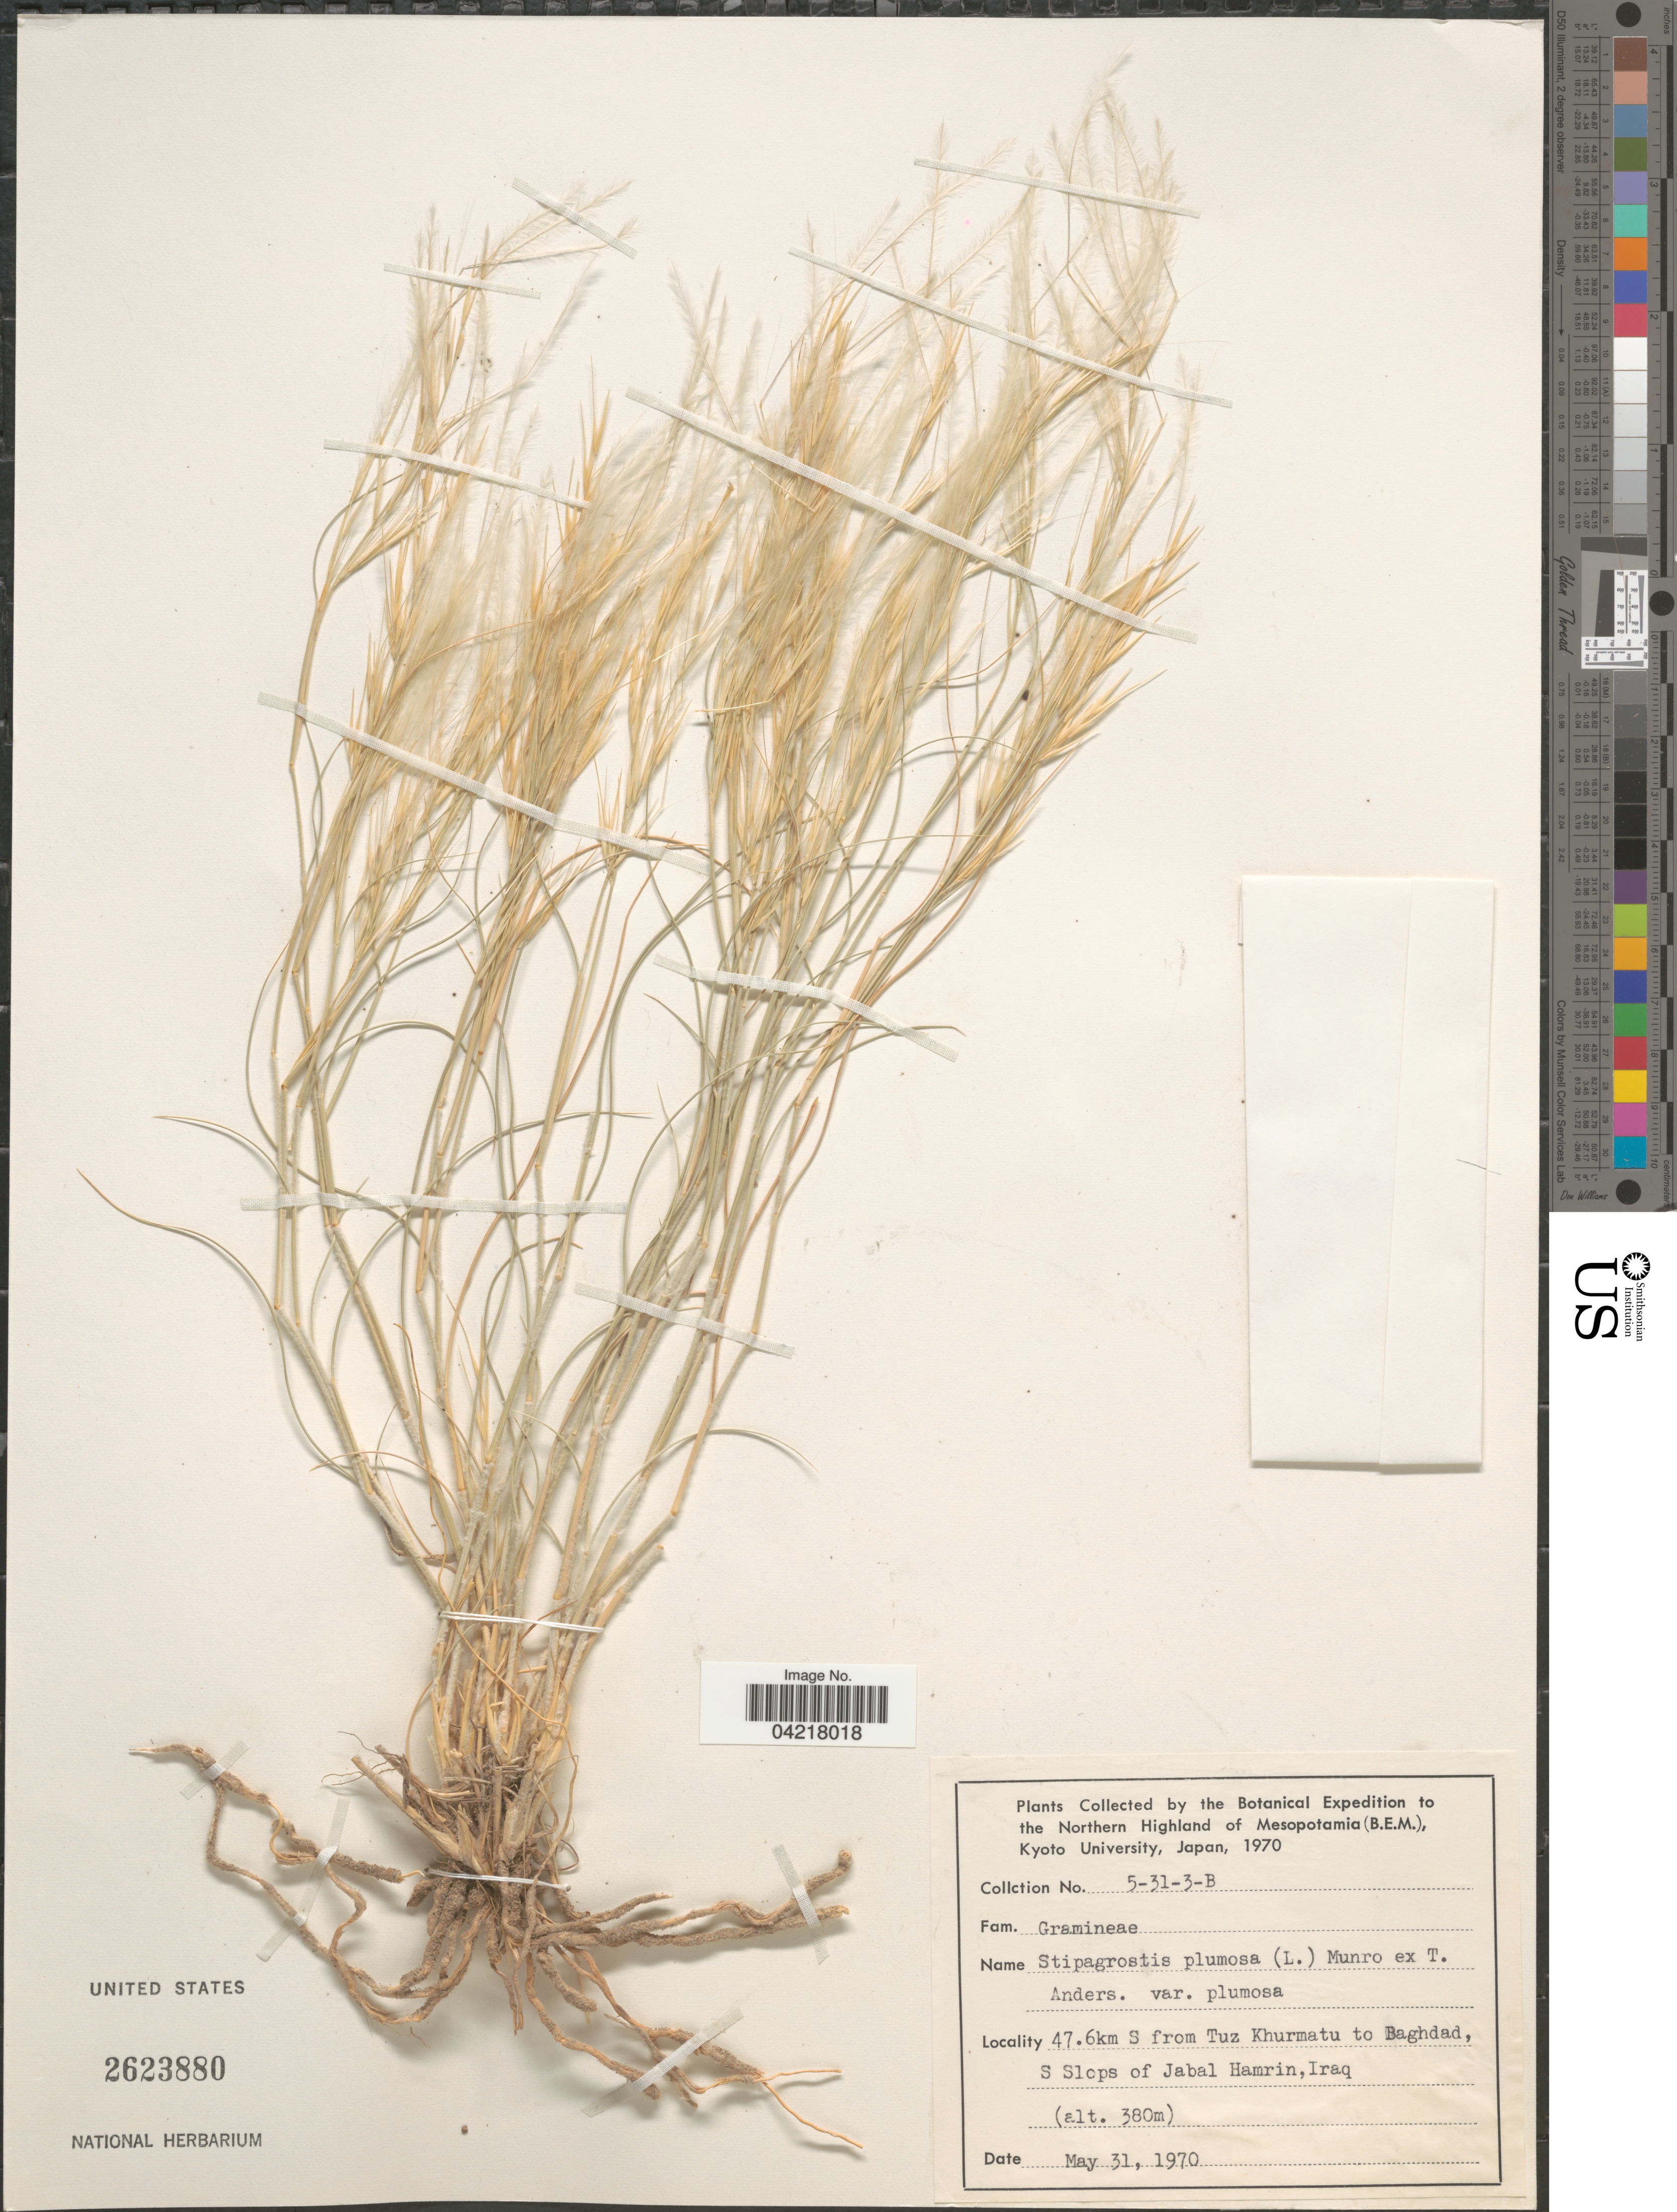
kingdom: Plantae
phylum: Tracheophyta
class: Liliopsida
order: Poales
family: Poaceae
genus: Stipagrostis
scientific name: Stipagrostis plumosa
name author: (L.) Munro ex T. Anderson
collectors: Botanical Expedition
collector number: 5-31-3-B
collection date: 1970-05-31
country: Iraq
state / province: Baghdad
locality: The Northern Highland of Mesopotamia (B.E.M.). 47.6km S from Tuz Khurmatu to Baghdad, S Slopes of Jabal Hamrin.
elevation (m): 380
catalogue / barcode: US 2623880